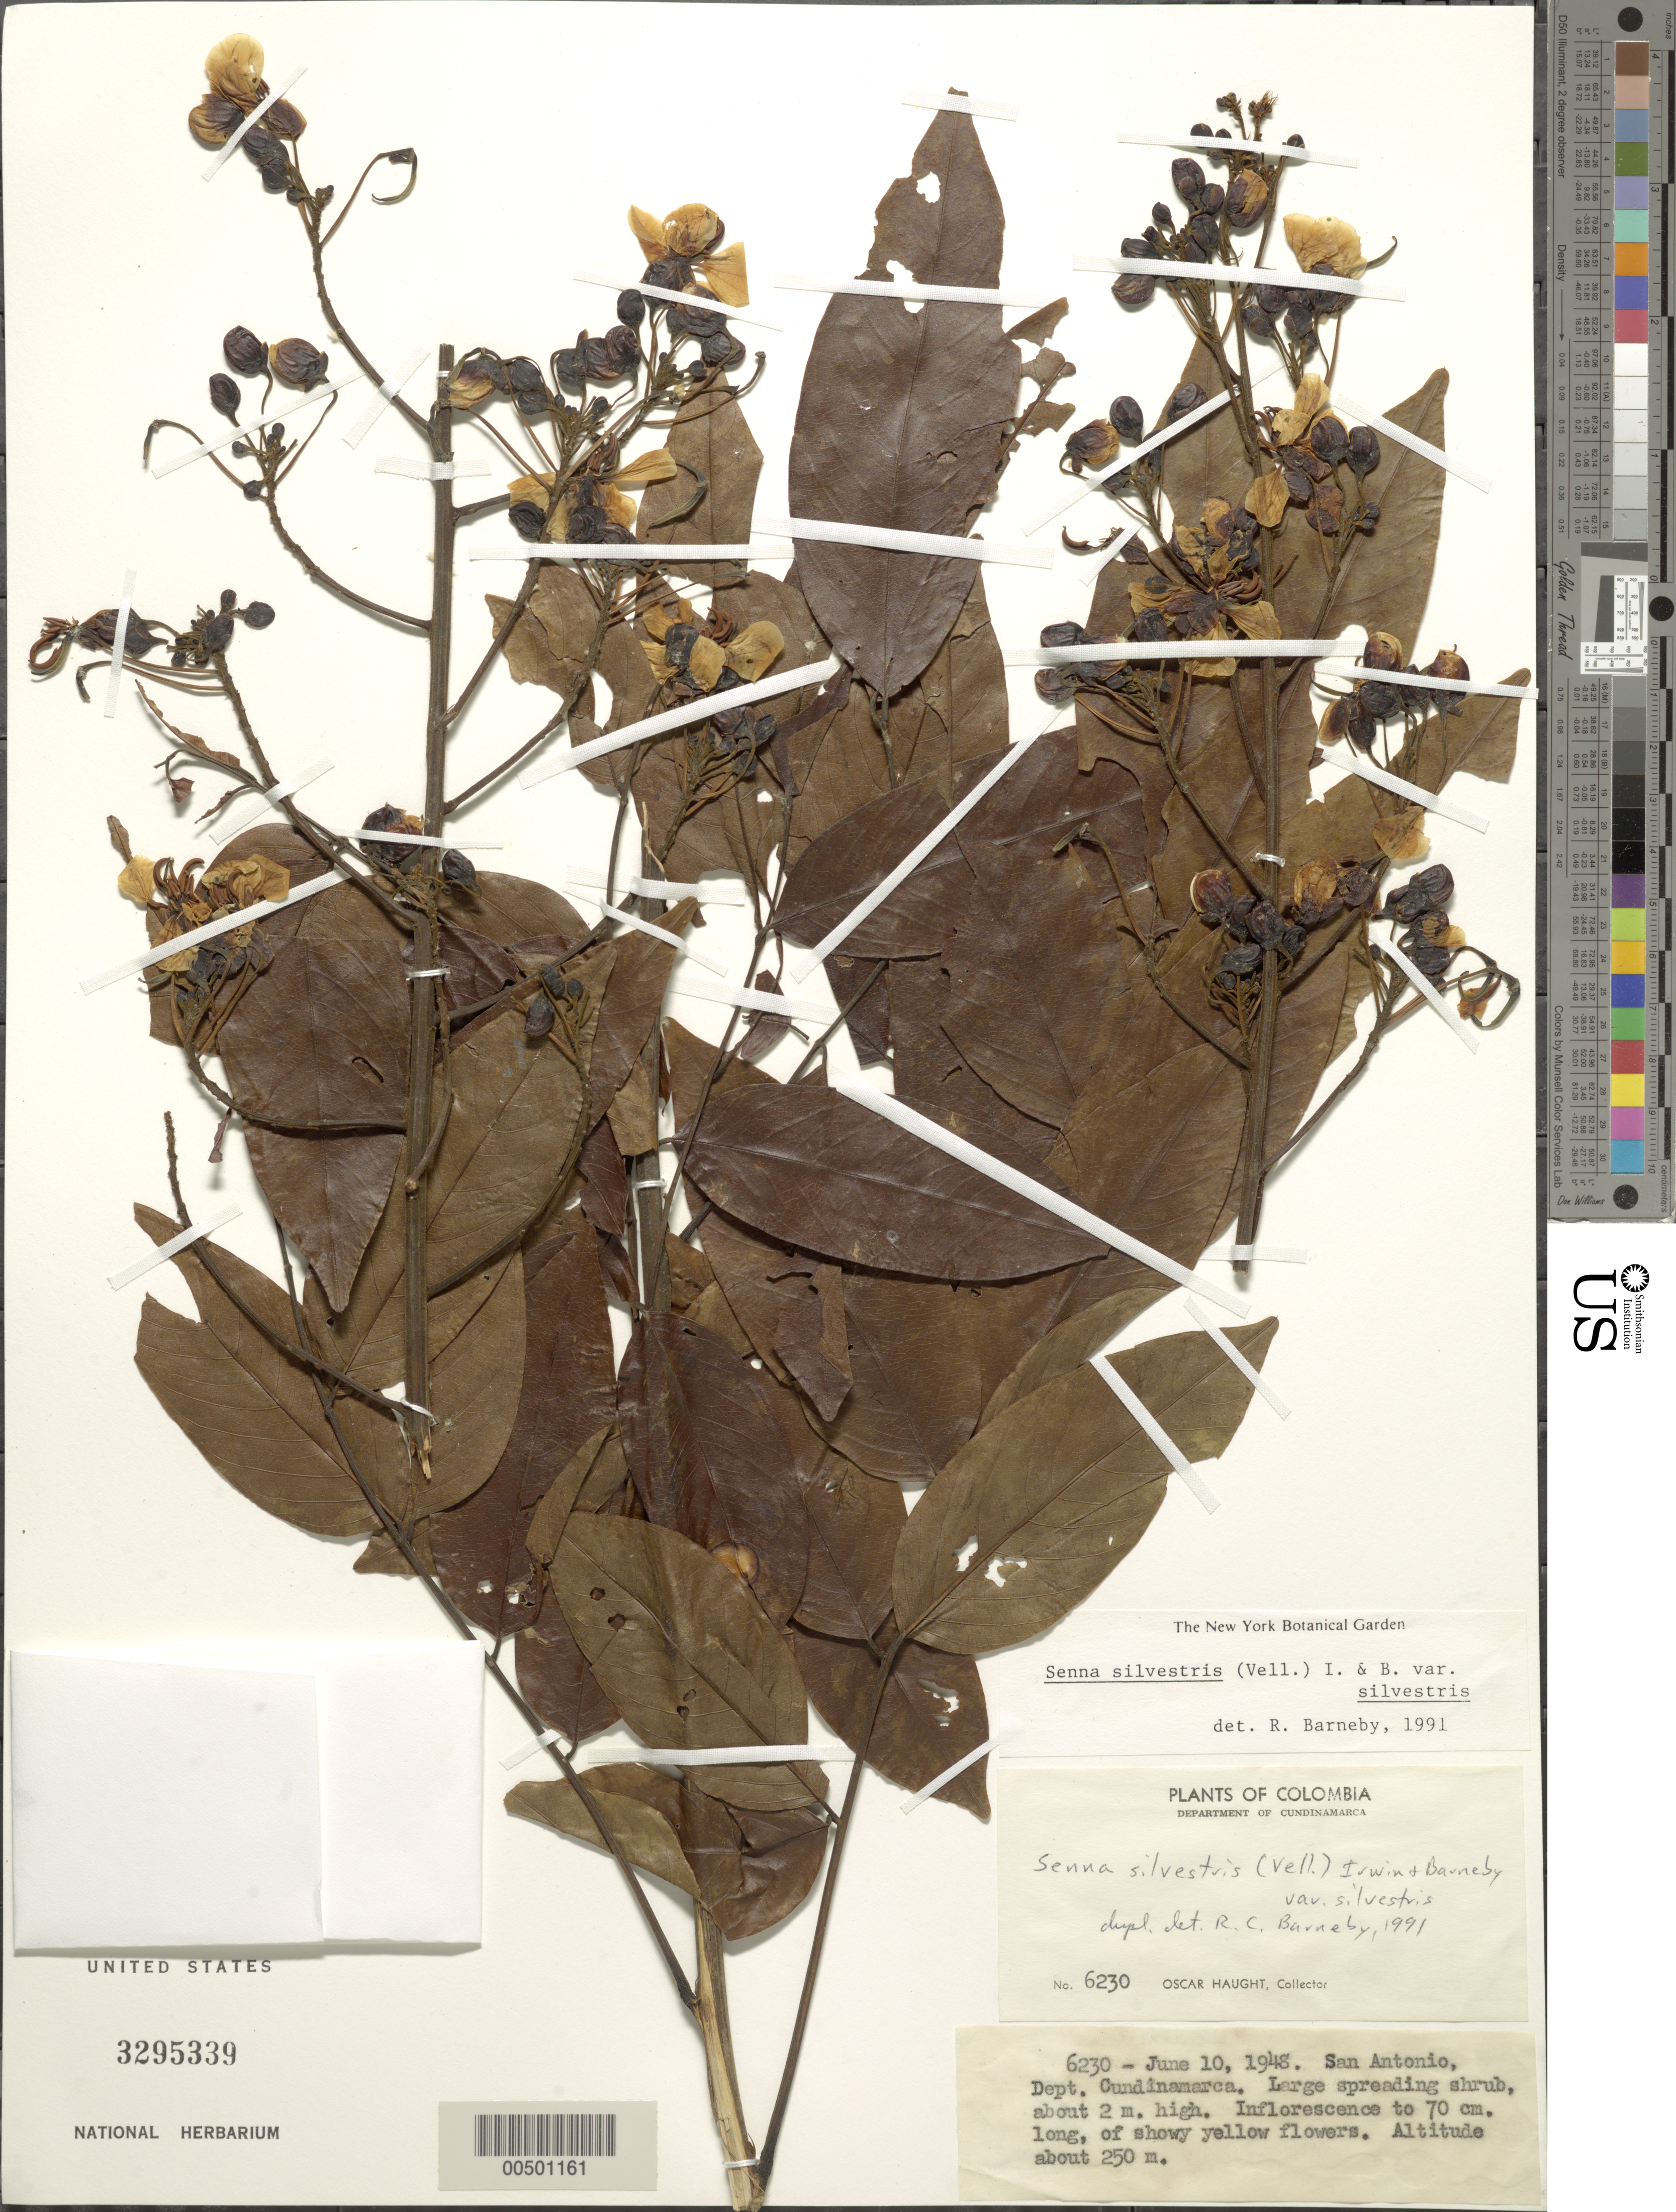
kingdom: Plantae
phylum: Tracheophyta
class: Magnoliopsida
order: Fabales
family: Fabaceae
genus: Senna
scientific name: Senna silvestris var. silvestris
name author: (Vell.) H.S. Irwin & Barneby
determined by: Barneby, Rupert C., (NY)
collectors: O. L. Haught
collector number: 6230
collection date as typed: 10 Jun 1948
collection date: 1948-06-10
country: Colombia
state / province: Cundinamarca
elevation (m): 250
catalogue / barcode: US 3295339